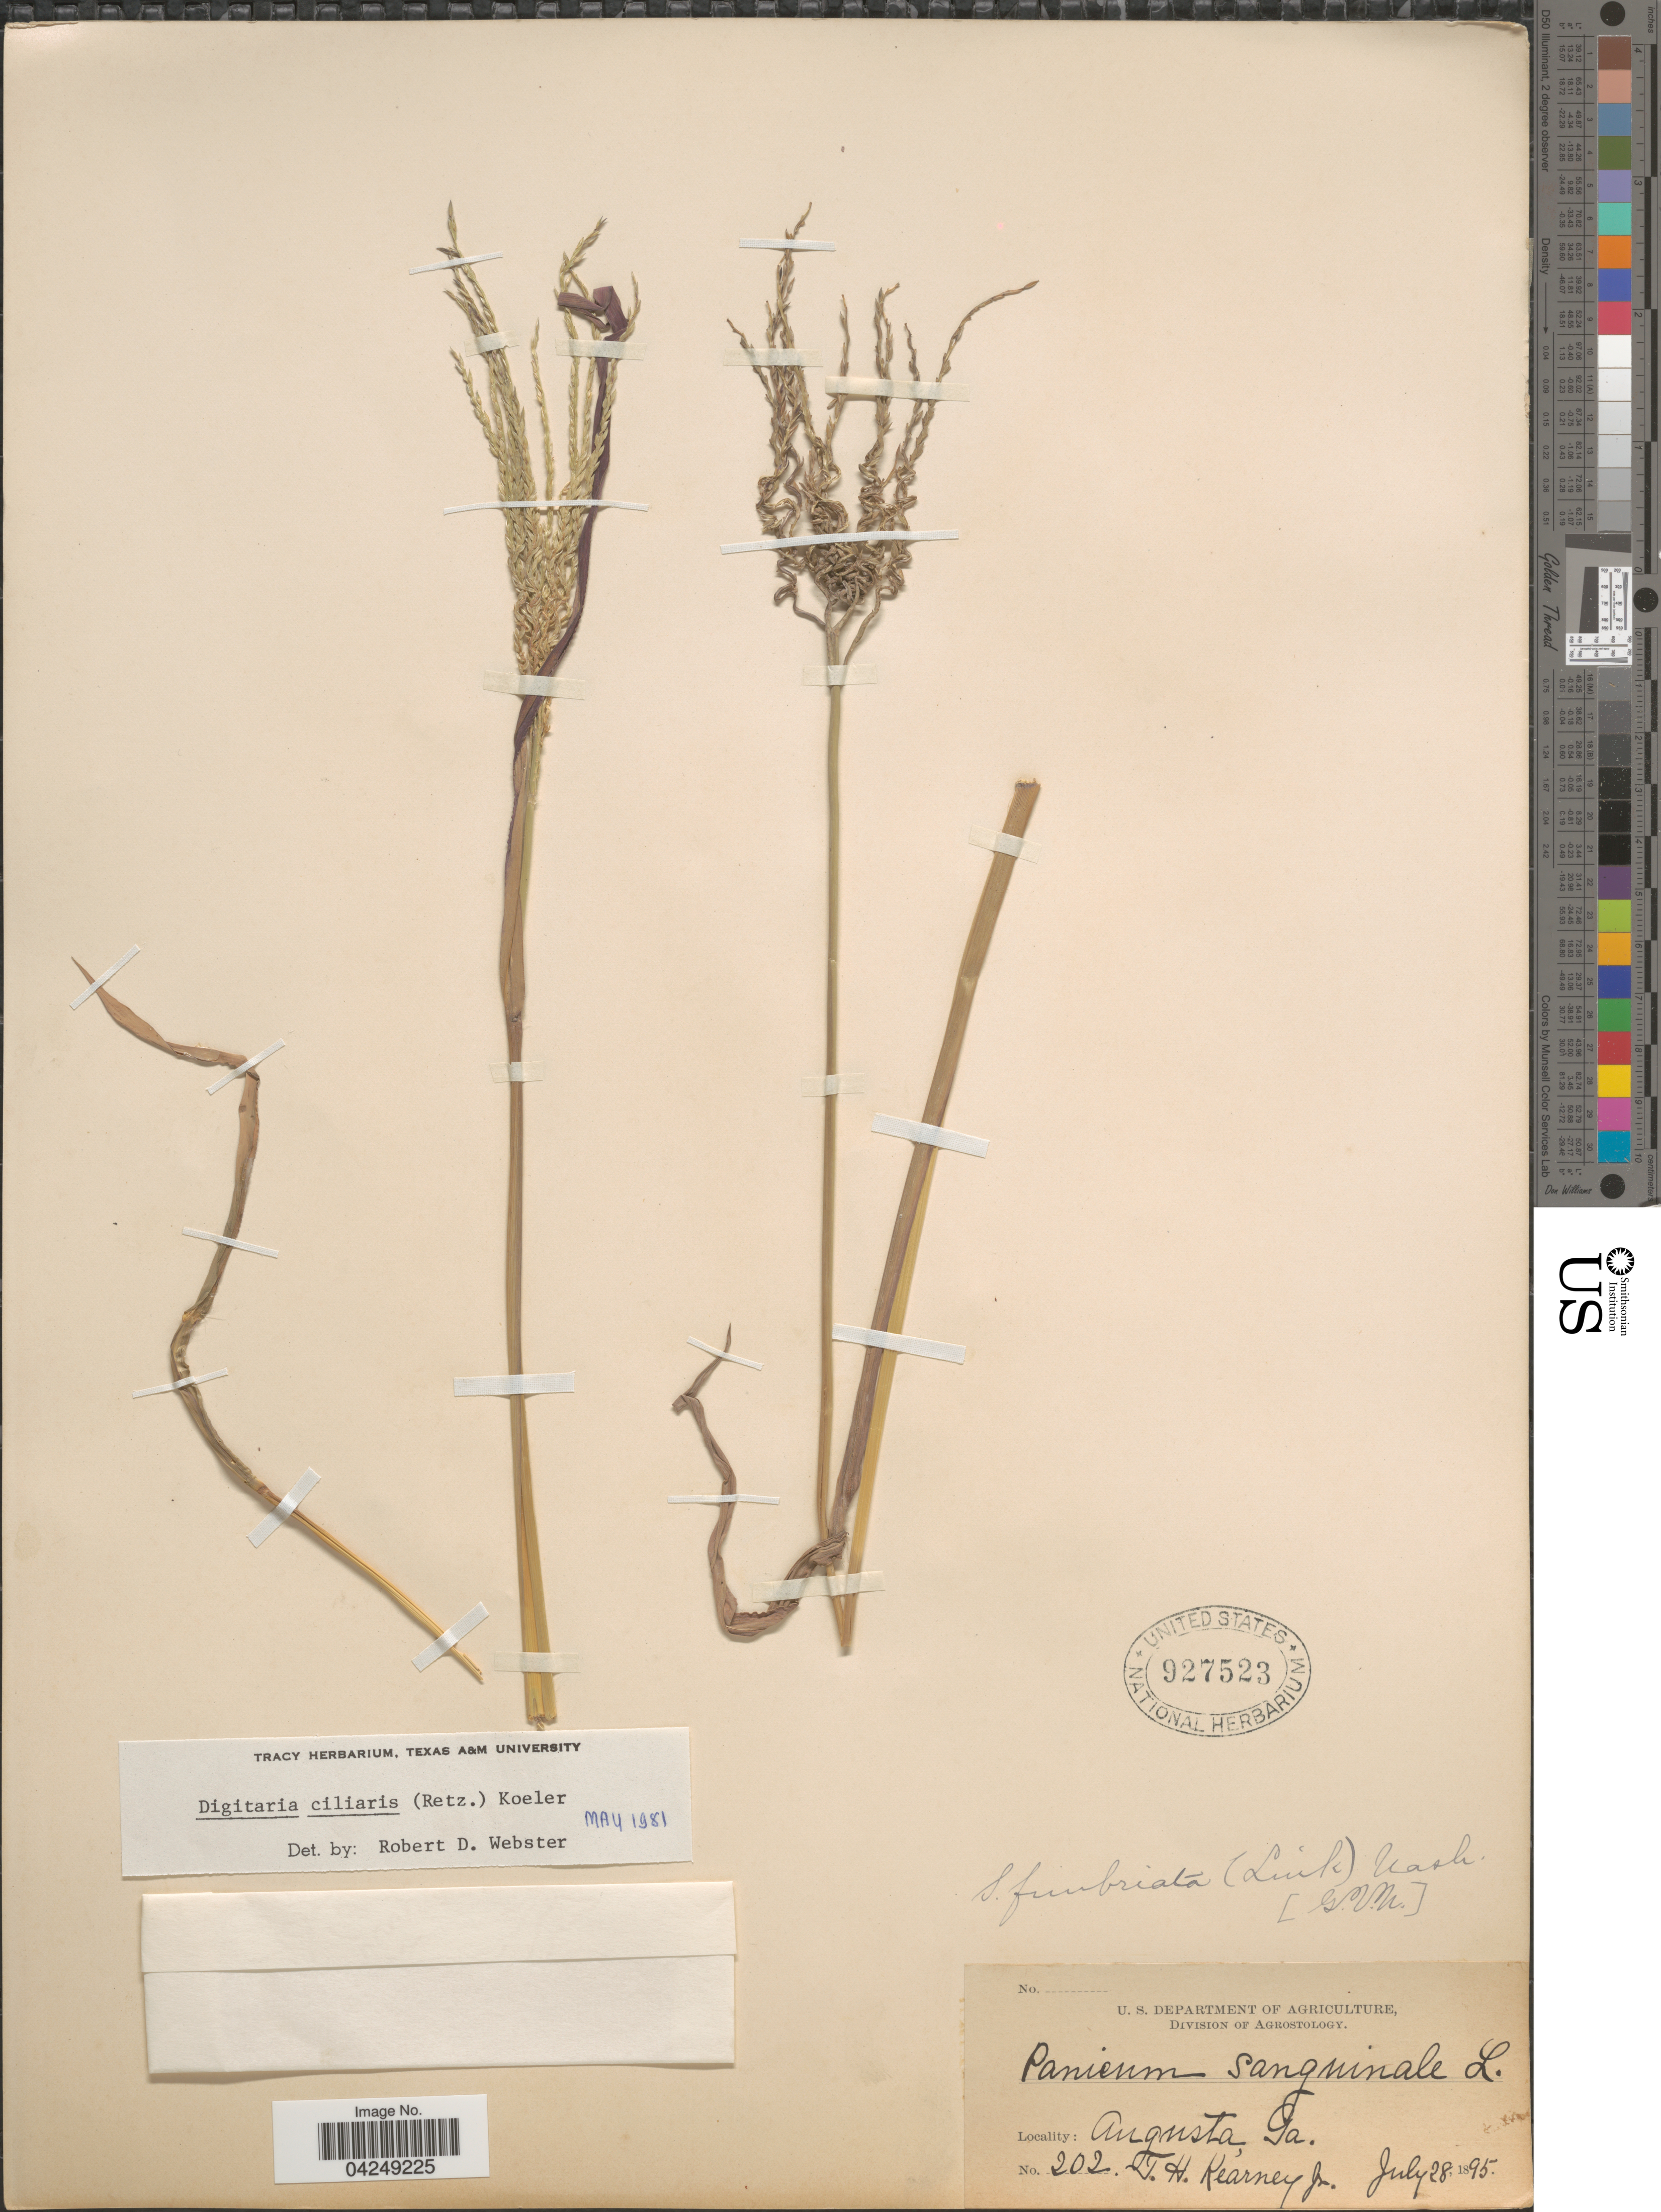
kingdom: Plantae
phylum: Tracheophyta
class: Liliopsida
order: Poales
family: Poaceae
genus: Digitaria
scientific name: Digitaria ciliaris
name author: (Retz.) Koeler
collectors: T. H. Kearney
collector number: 202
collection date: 1895-07-28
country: United States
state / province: Georgia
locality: Augusta.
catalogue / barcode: US 927523